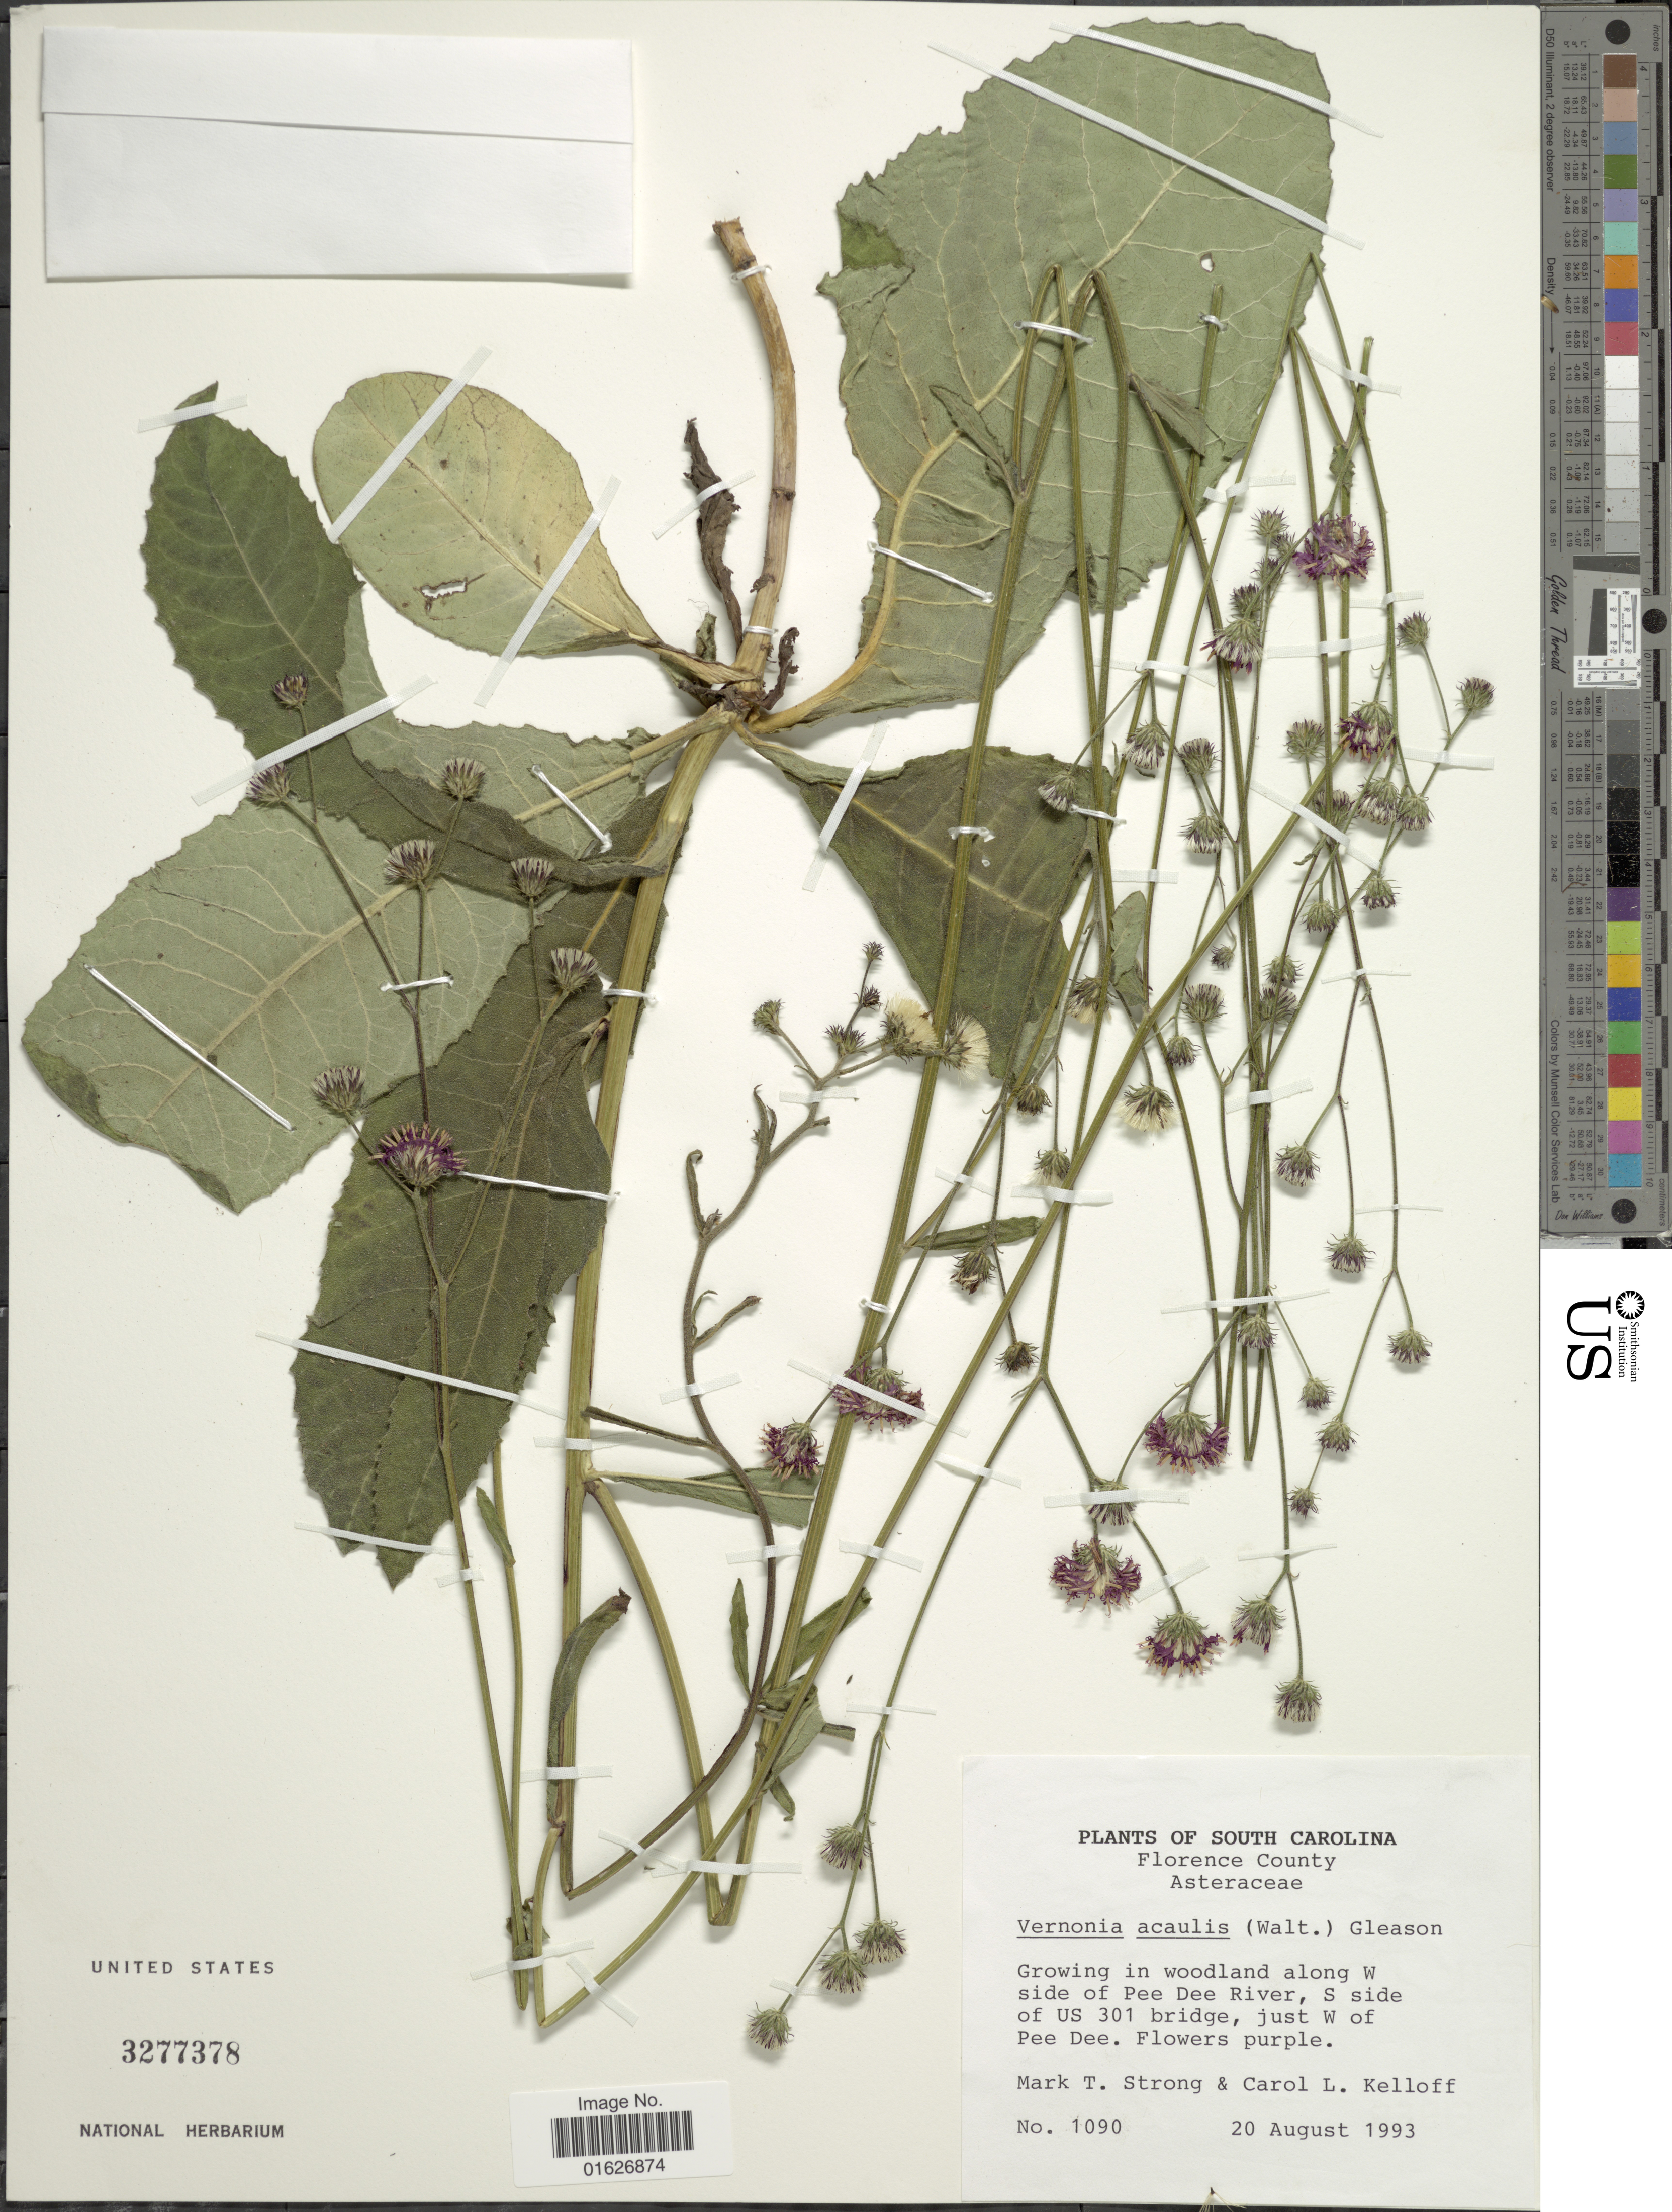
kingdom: Plantae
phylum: Tracheophyta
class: Magnoliopsida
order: Asterales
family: Asteraceae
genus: Vernonia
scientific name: Vernonia acaulis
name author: (Walter) Gleason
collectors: M. T. Strong & C. L. Kelloff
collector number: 1090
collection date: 1993-08-20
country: United States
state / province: South Carolina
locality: Florence County, along W side of Pee Dee River, S side of US 301 bridge, just W of Pee Dee.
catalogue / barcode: US 3277378